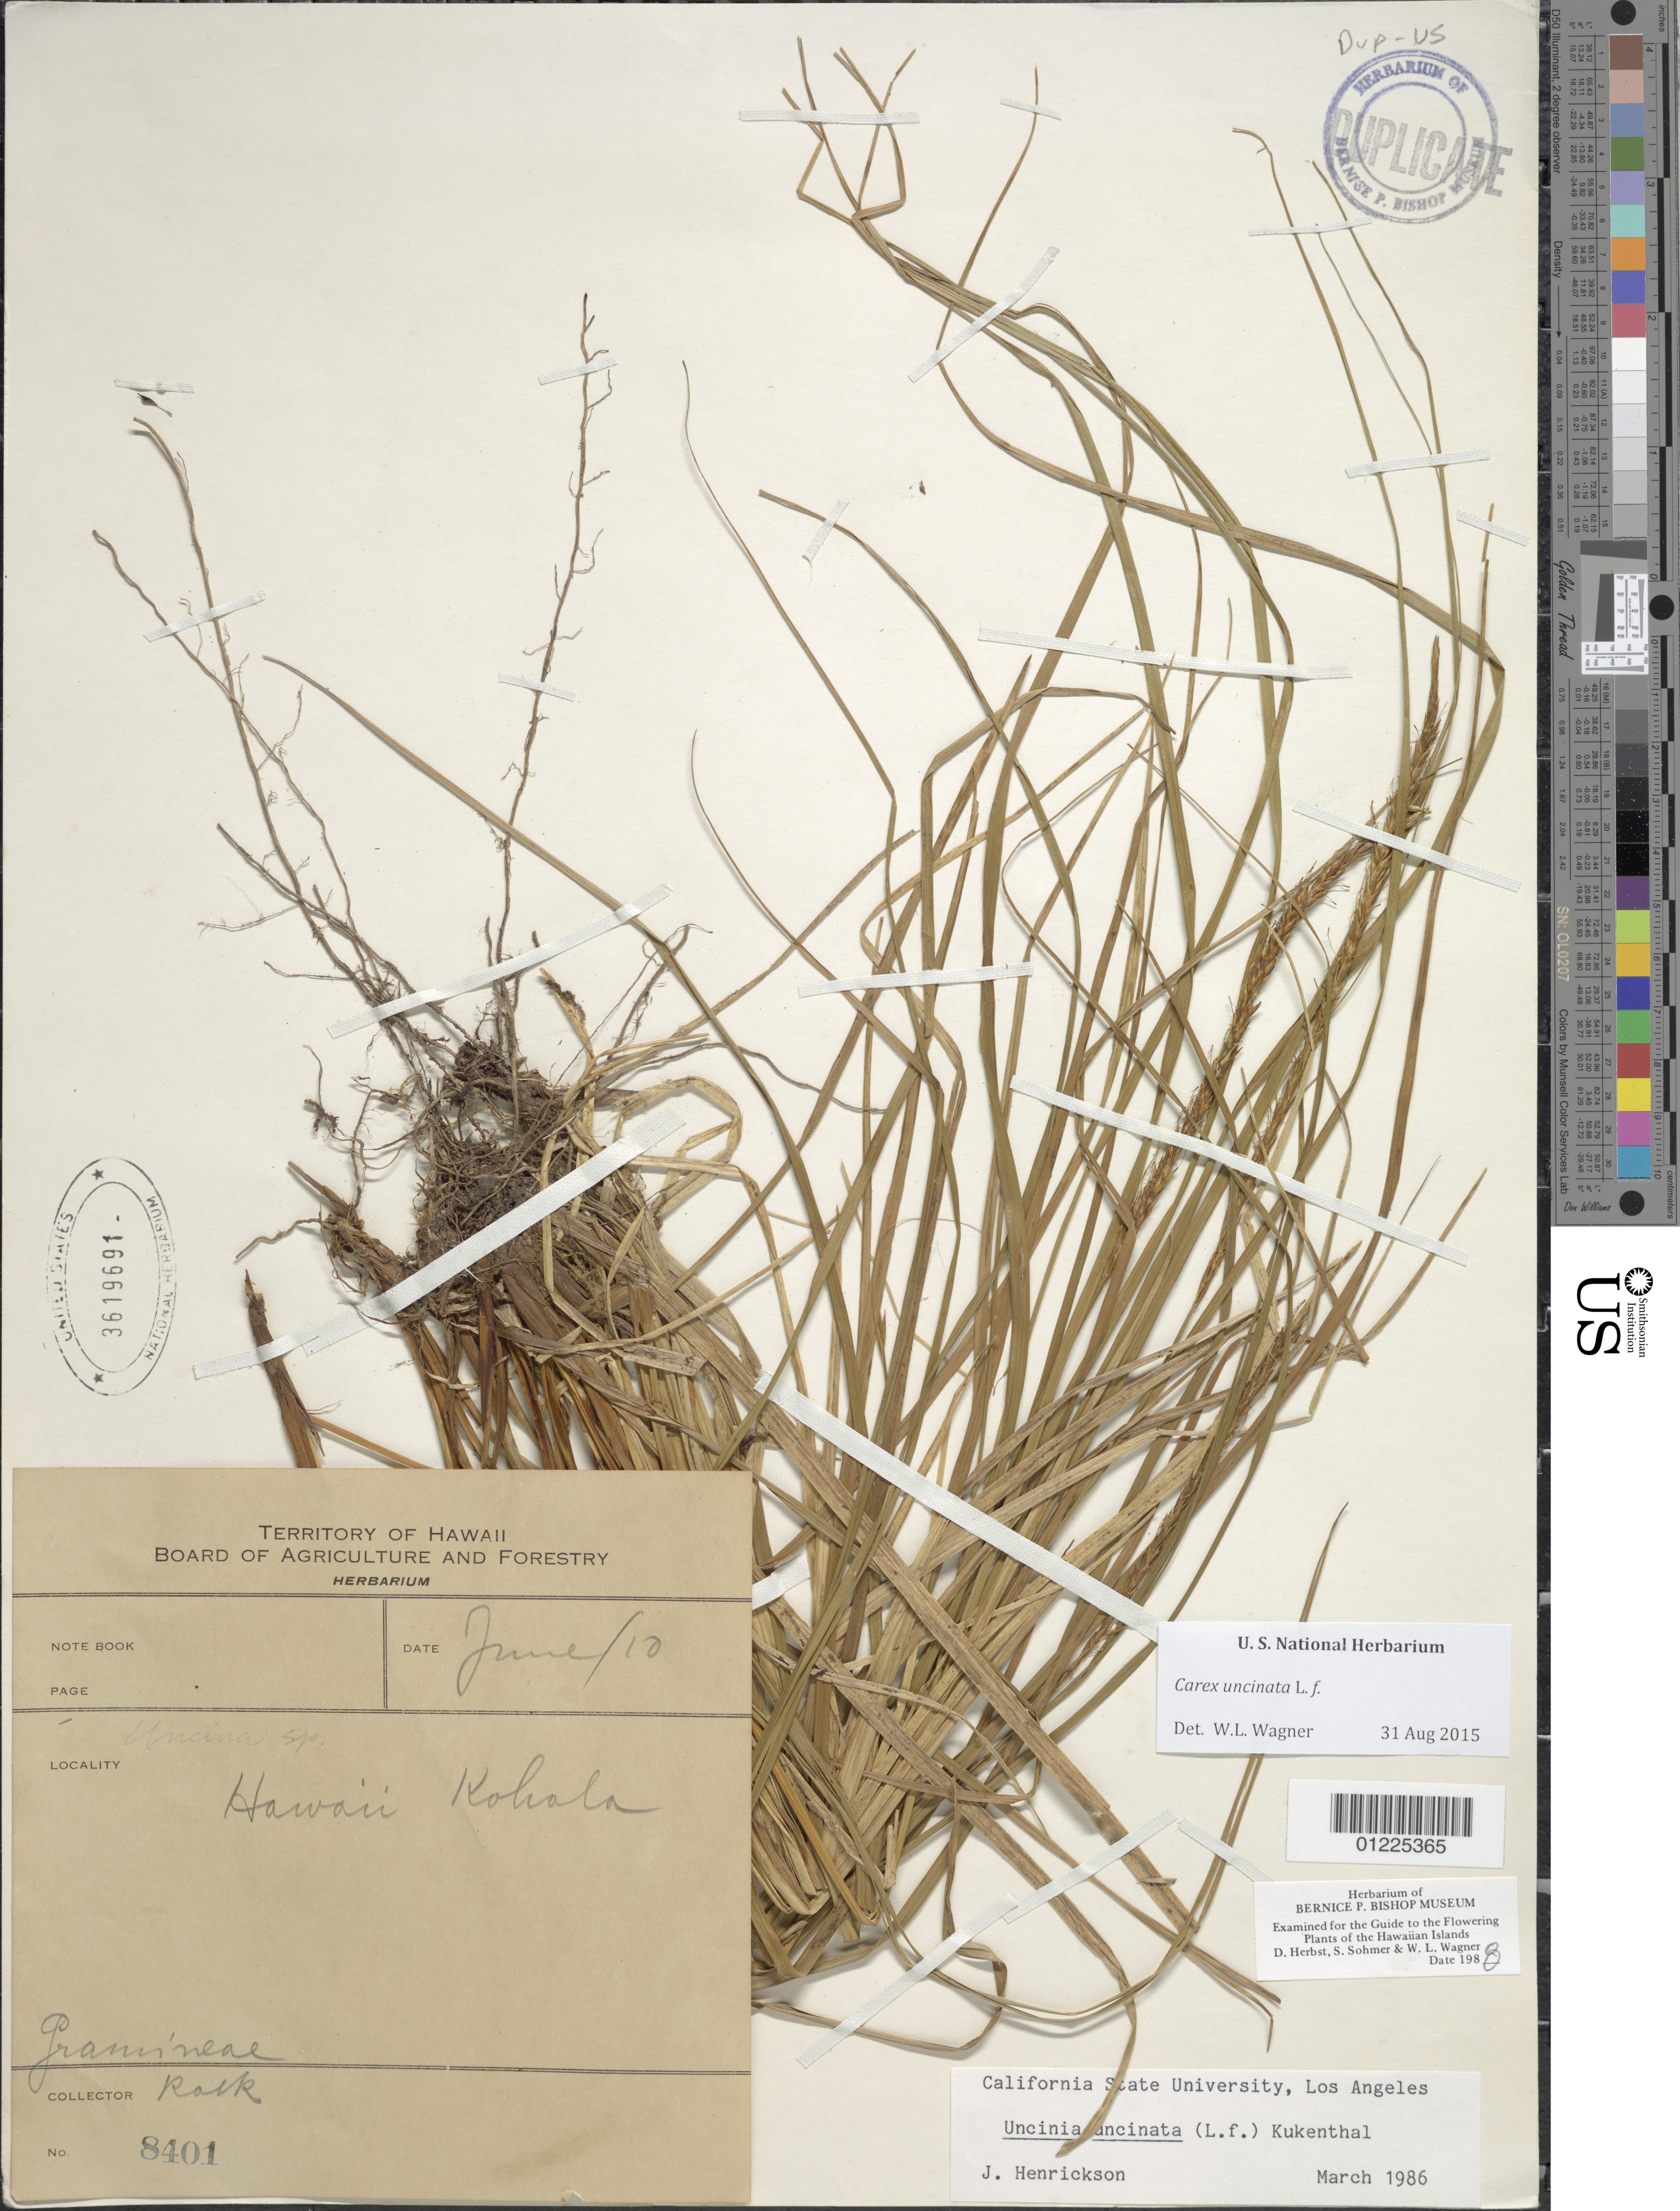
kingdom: Plantae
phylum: Tracheophyta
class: Liliopsida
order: Poales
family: Cyperaceae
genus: Carex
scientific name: Carex uncinata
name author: L. f.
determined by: Wagner, W. L., (BOT), Smithsonian Institution - National Museum of Natural History (UNITED STATES)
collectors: J. F. Rock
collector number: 8401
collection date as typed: Jun 1910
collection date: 1910-06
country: United States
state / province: Hawaii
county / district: Hawaii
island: Hawaii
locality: Kohala.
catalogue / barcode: US 3619691